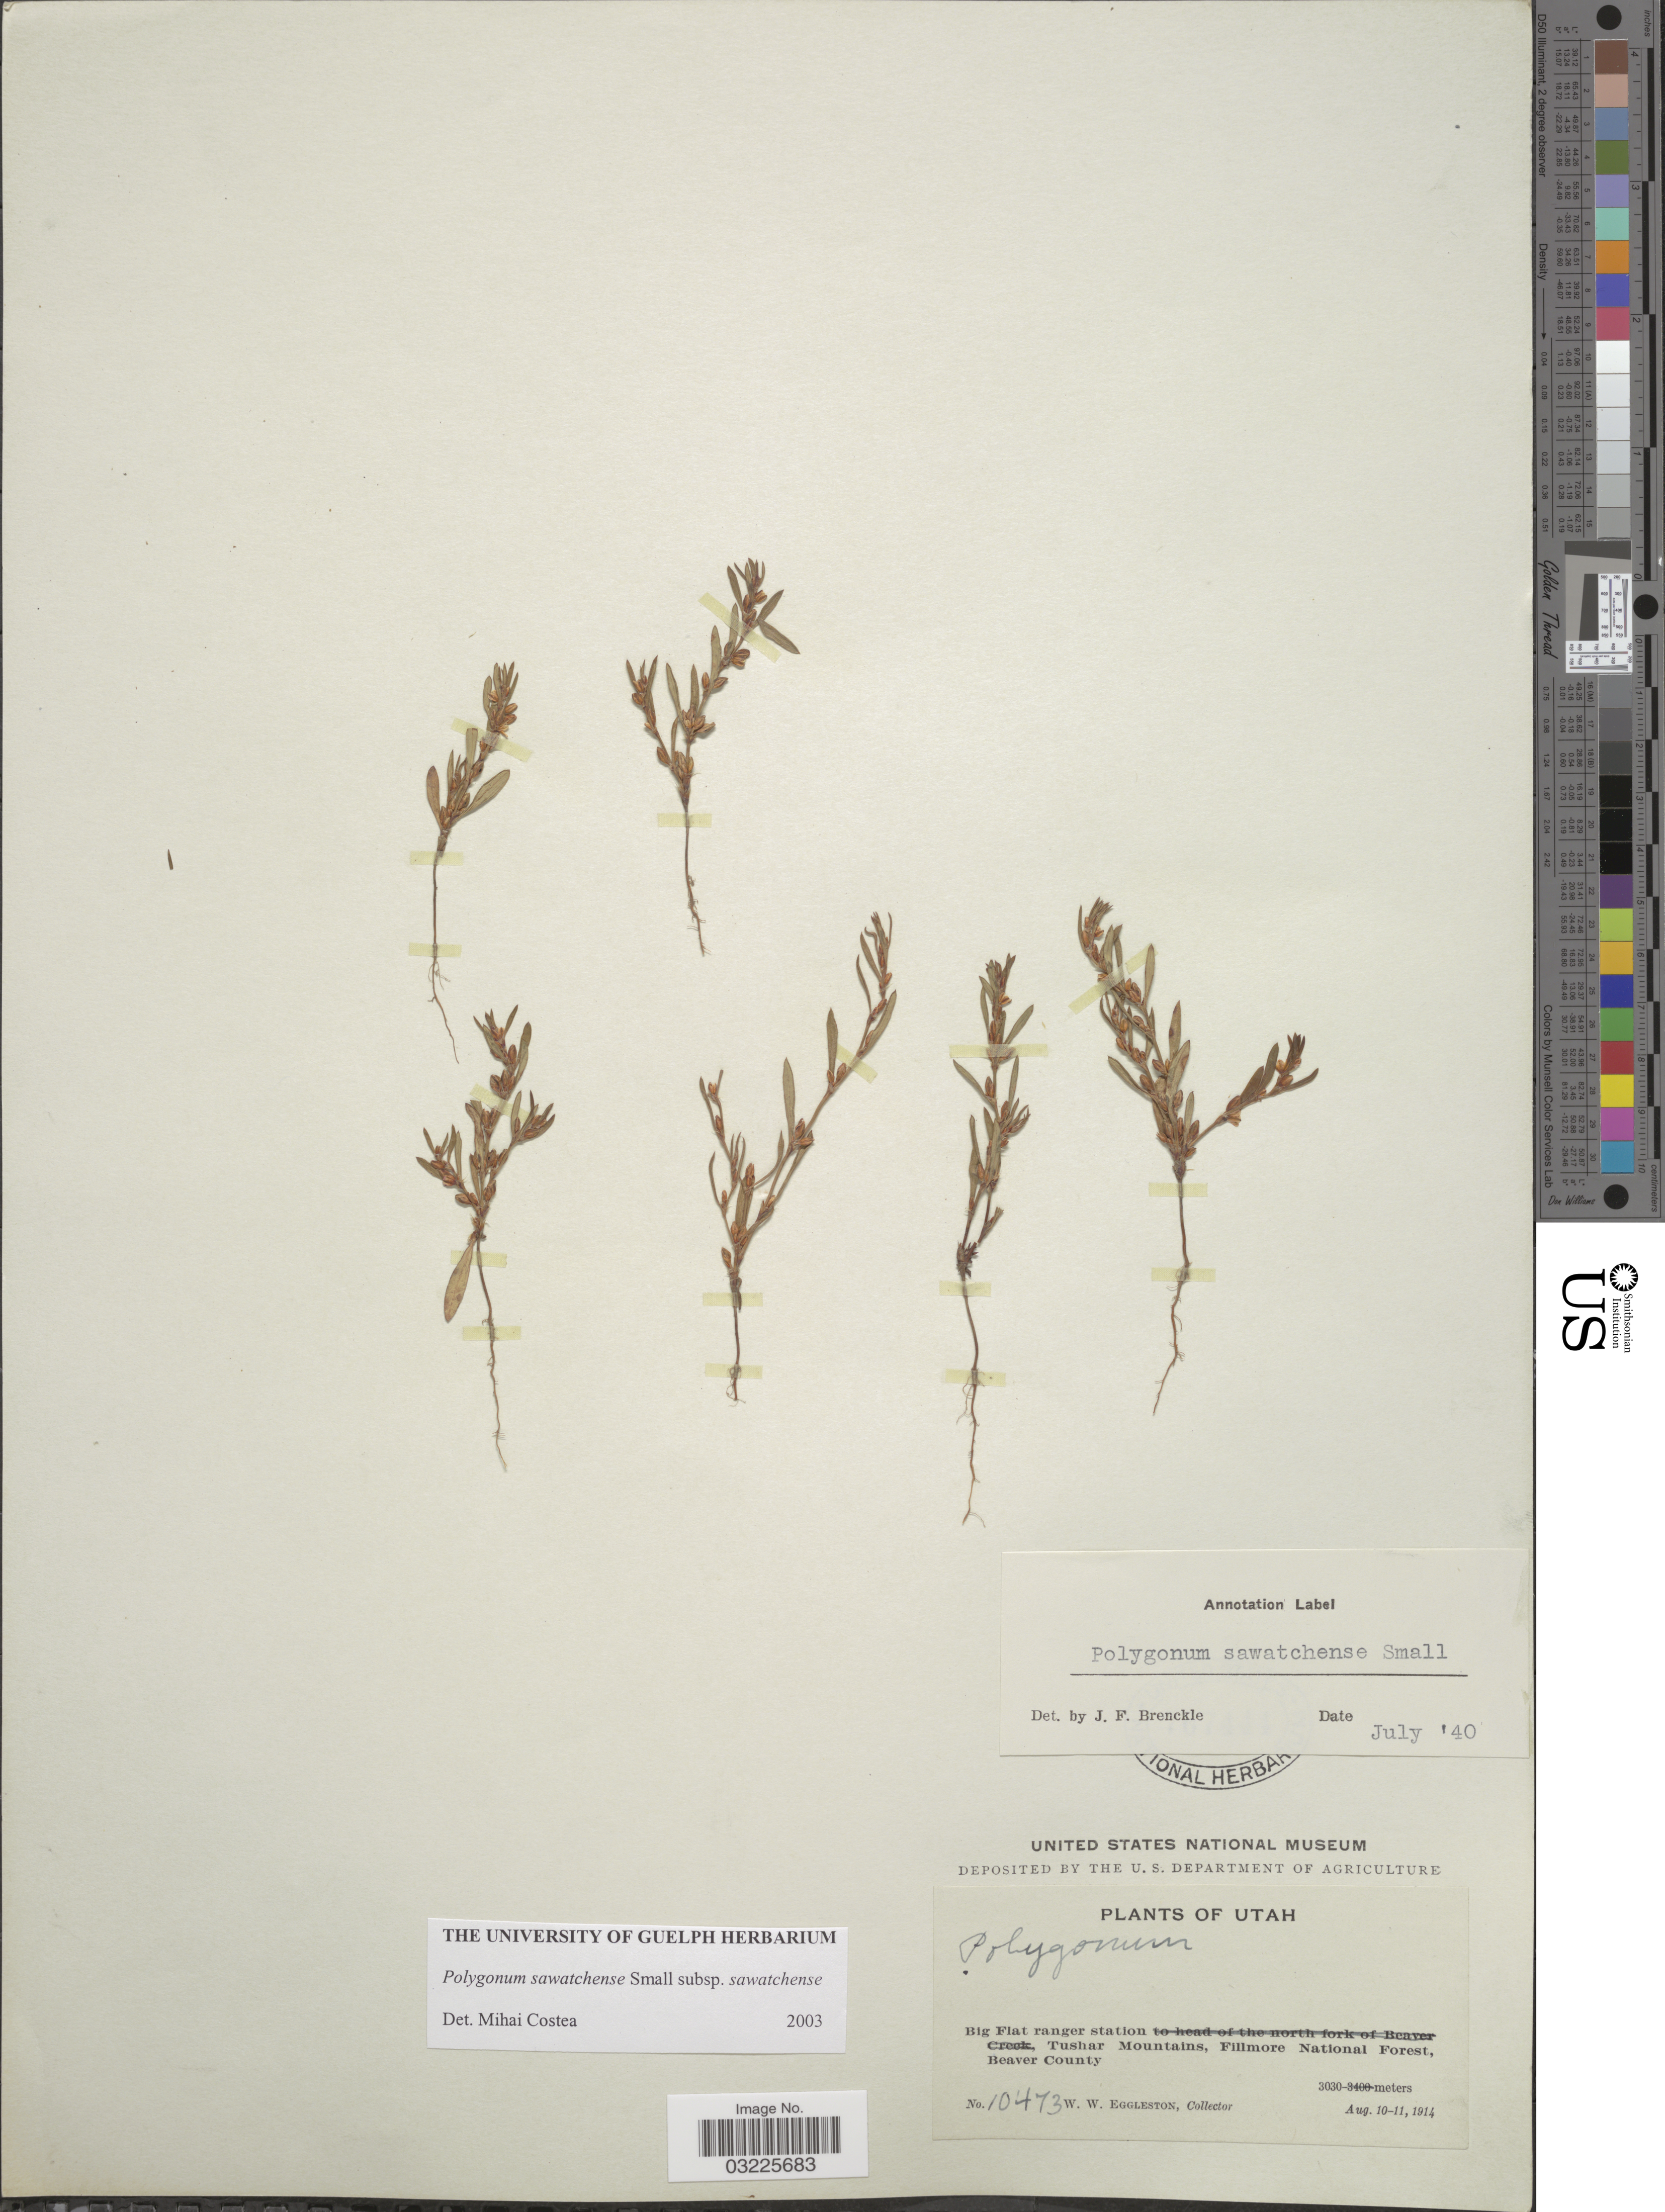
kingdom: Plantae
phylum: Tracheophyta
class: Magnoliopsida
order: Caryophyllales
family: Polygonaceae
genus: Polygonum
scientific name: Polygonum sawatchense subsp. sawatchense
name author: Small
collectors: W. W. Eggleston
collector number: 10473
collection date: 1914-08-10/1914-08-11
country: United States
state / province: Utah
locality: Big Flat ranger station, Tushar Mountains, Fillmore National Forest, Beaver County.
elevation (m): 3030